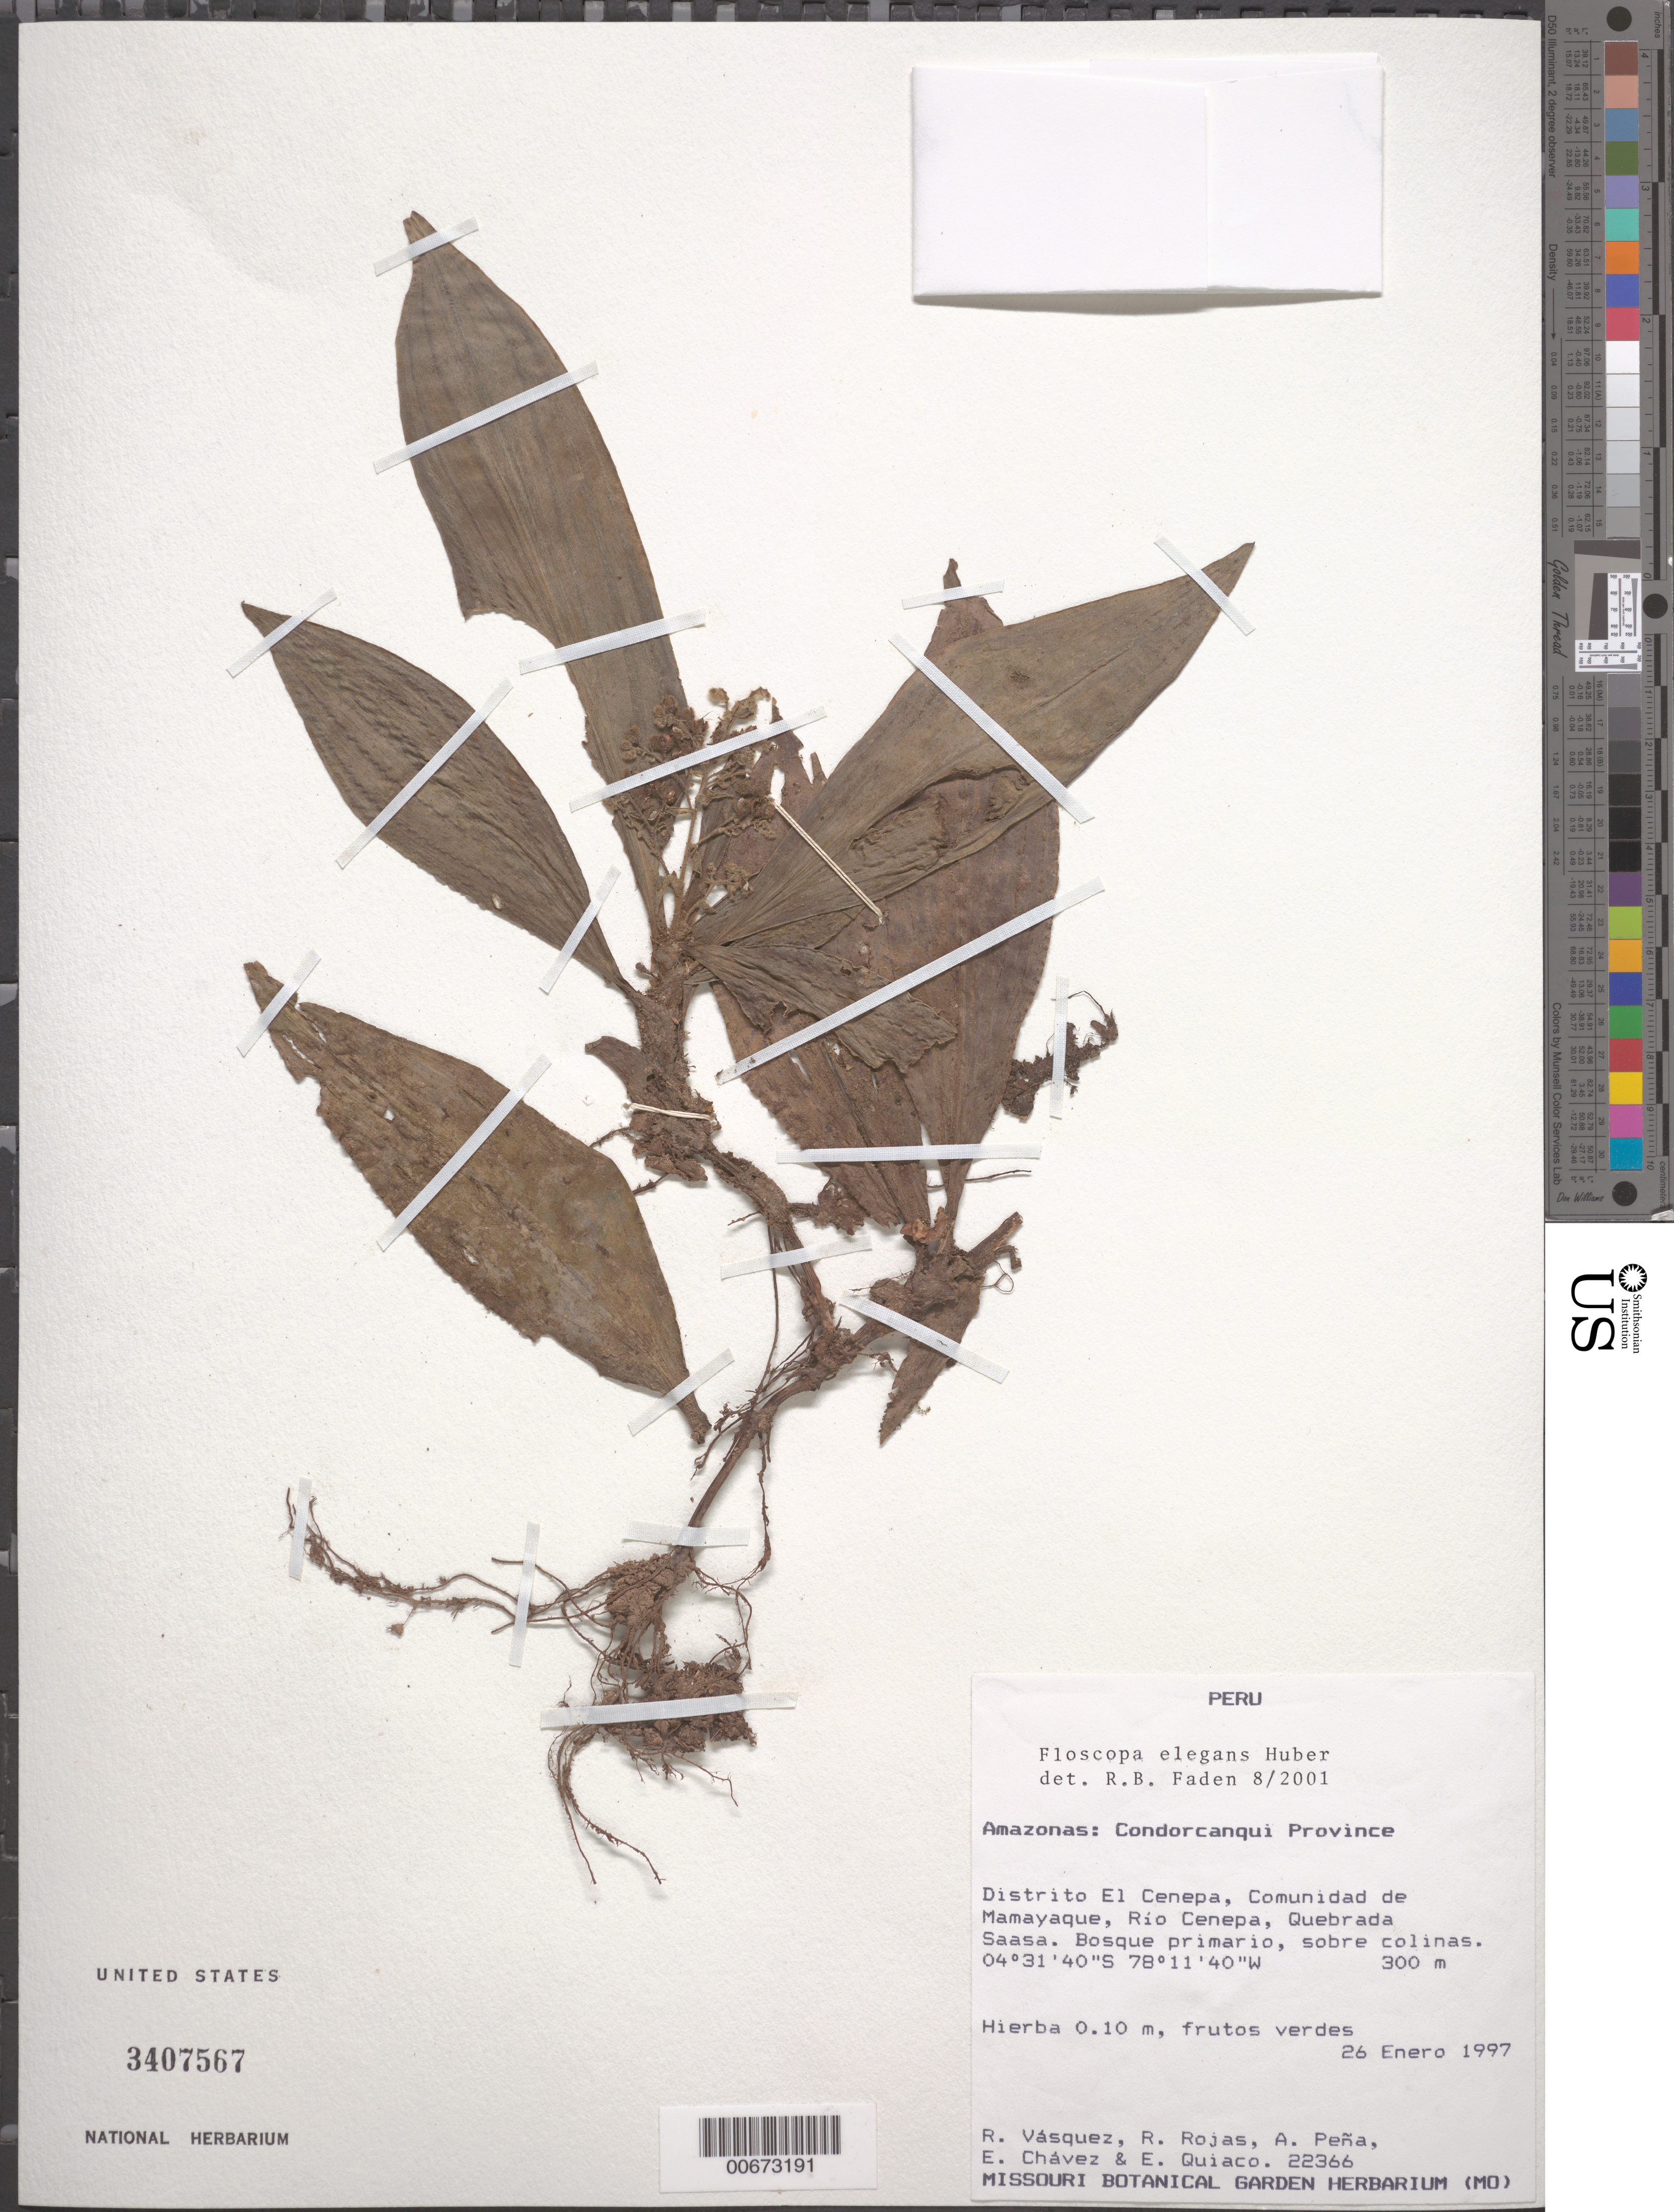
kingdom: Plantae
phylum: Tracheophyta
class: Liliopsida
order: Commelinales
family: Commelinaceae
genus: Floscopa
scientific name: Floscopa elegans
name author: Huber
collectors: R. Vasquez, R. Rojas, A. Pena, E. Chavez & E. Quiaco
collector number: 22366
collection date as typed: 26 Jan 1997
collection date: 1997-01-26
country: Peru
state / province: Amazonas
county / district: Condorcanqui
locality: El Cenepa, Mamayaque, Río Cenepa, Quebrada Saasa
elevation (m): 300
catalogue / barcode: US 3407567